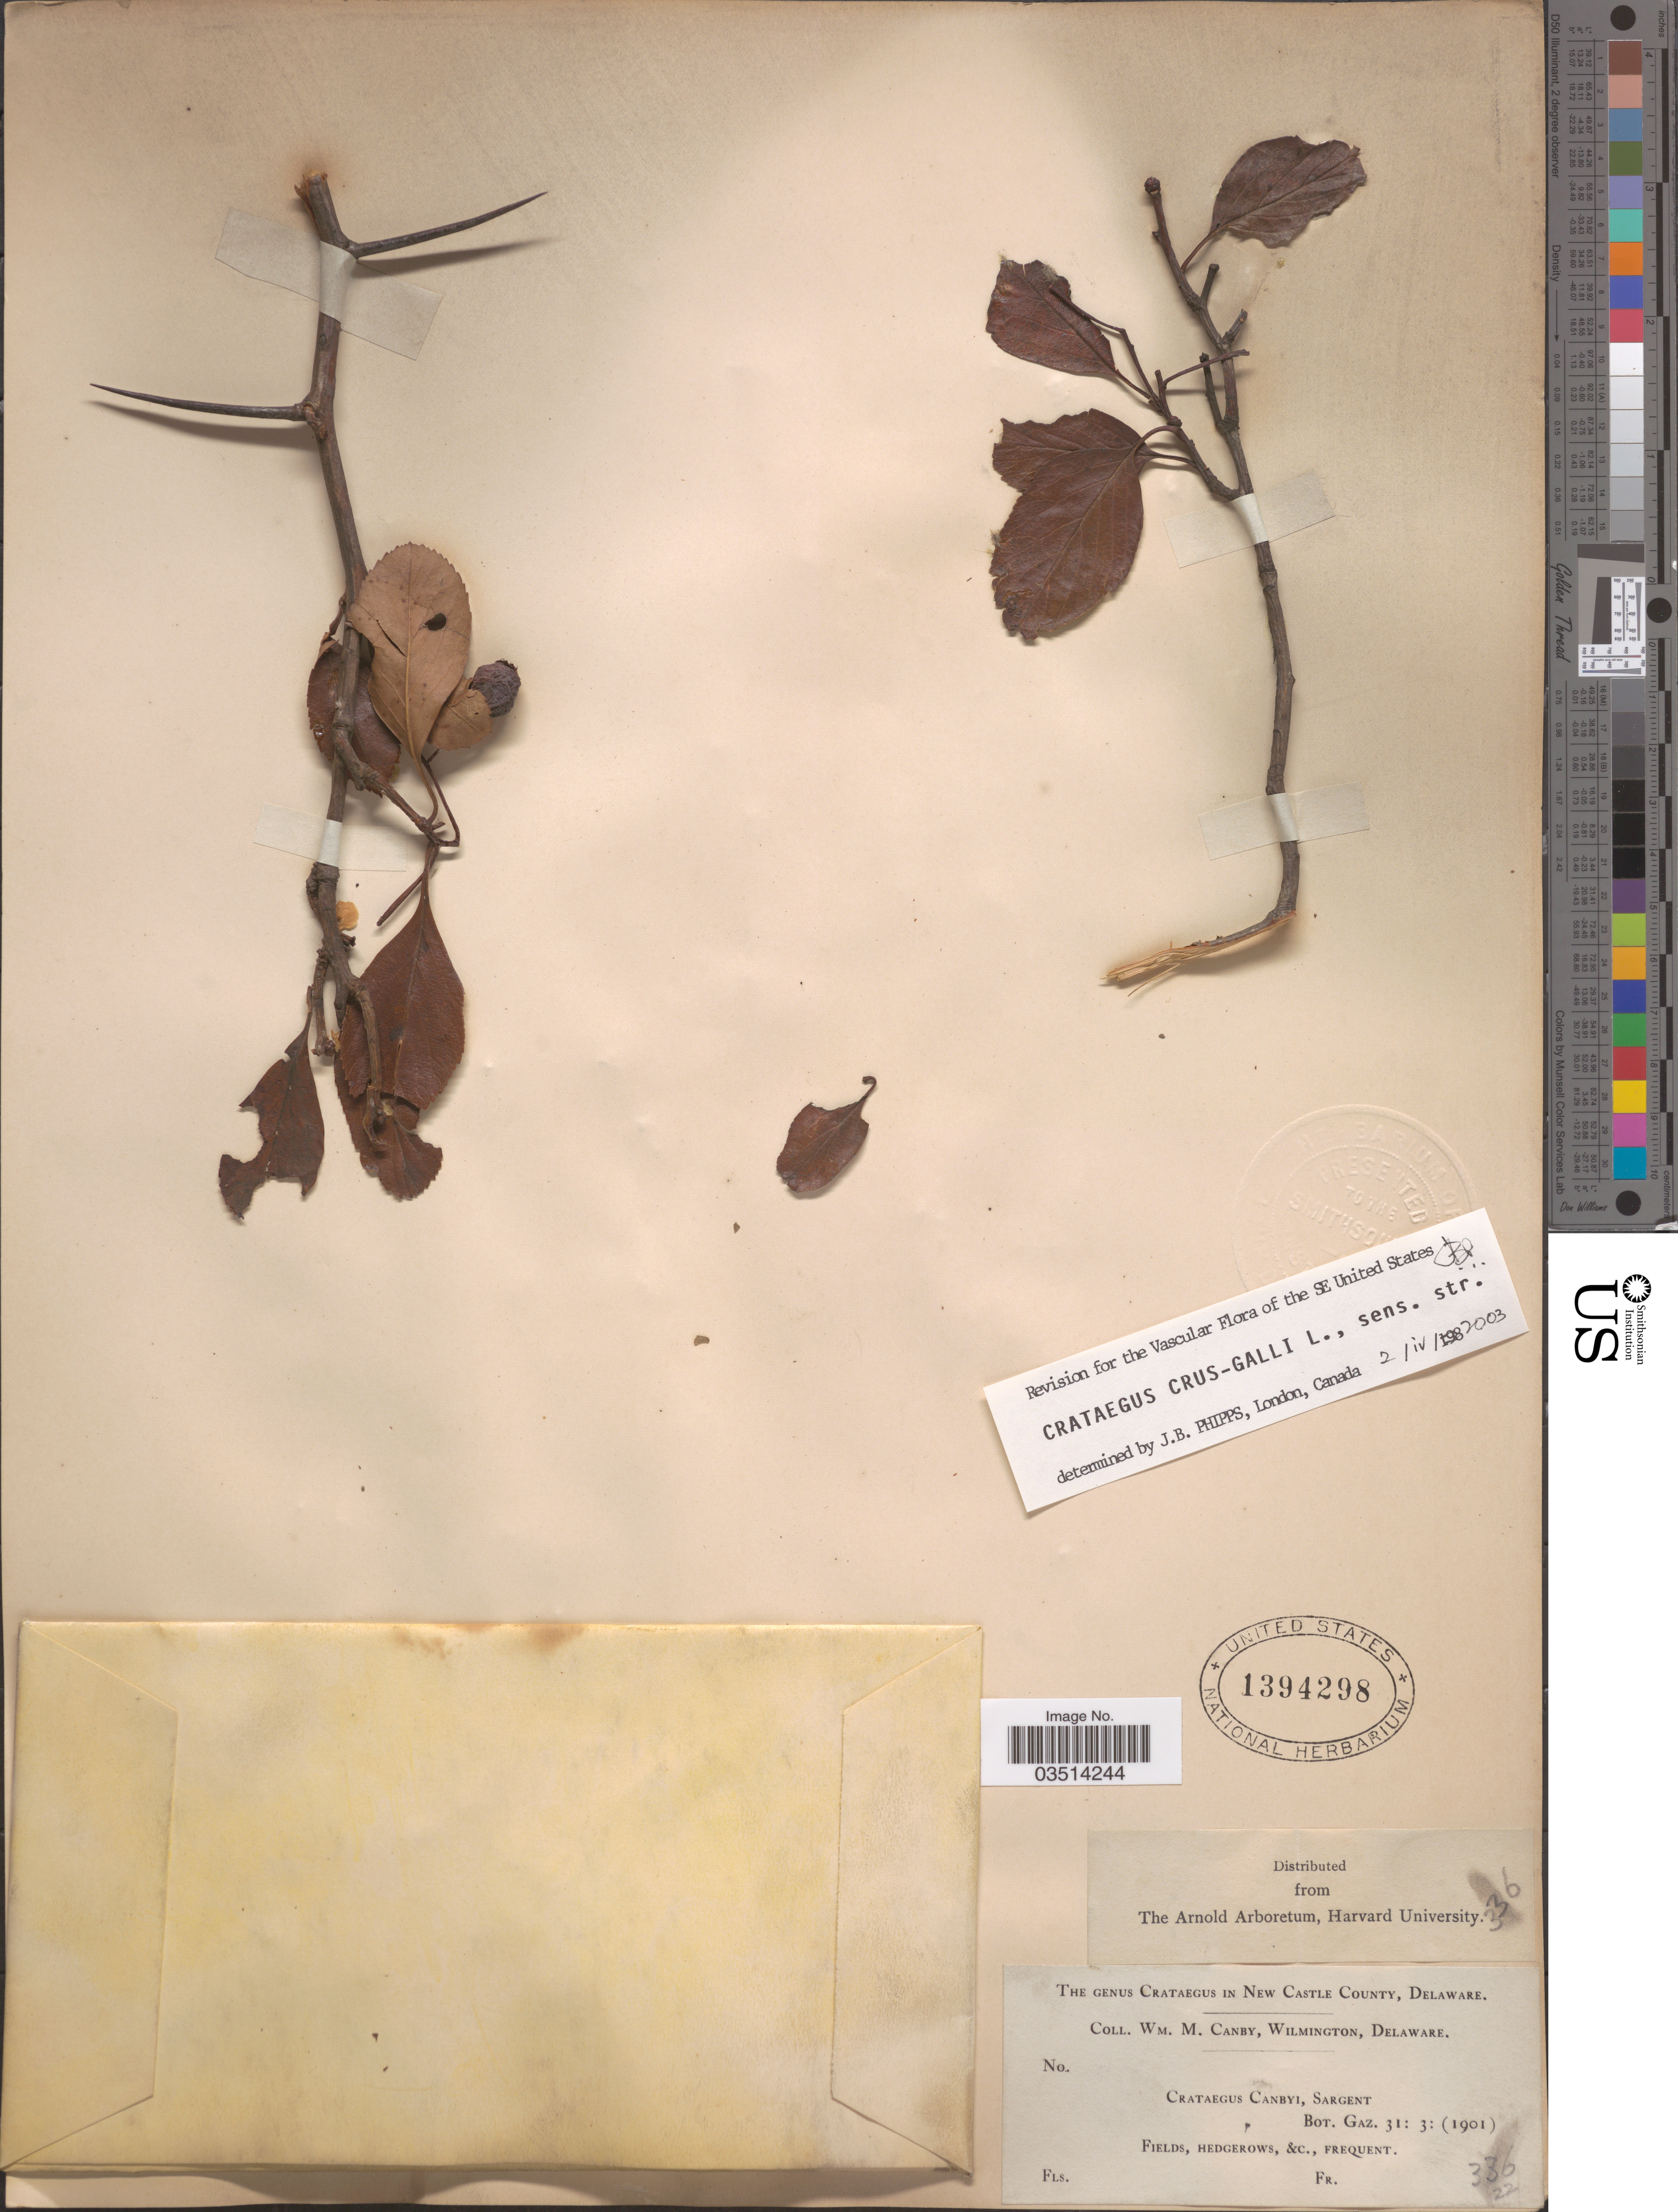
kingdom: Plantae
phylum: Tracheophyta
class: Magnoliopsida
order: Rosales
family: Rosaceae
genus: Crataegus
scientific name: Crataegus crus-galli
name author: L.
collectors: W. M. Canby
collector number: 336/22?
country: United States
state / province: Delaware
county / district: New Castle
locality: New Castle County.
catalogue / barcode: US 1394298